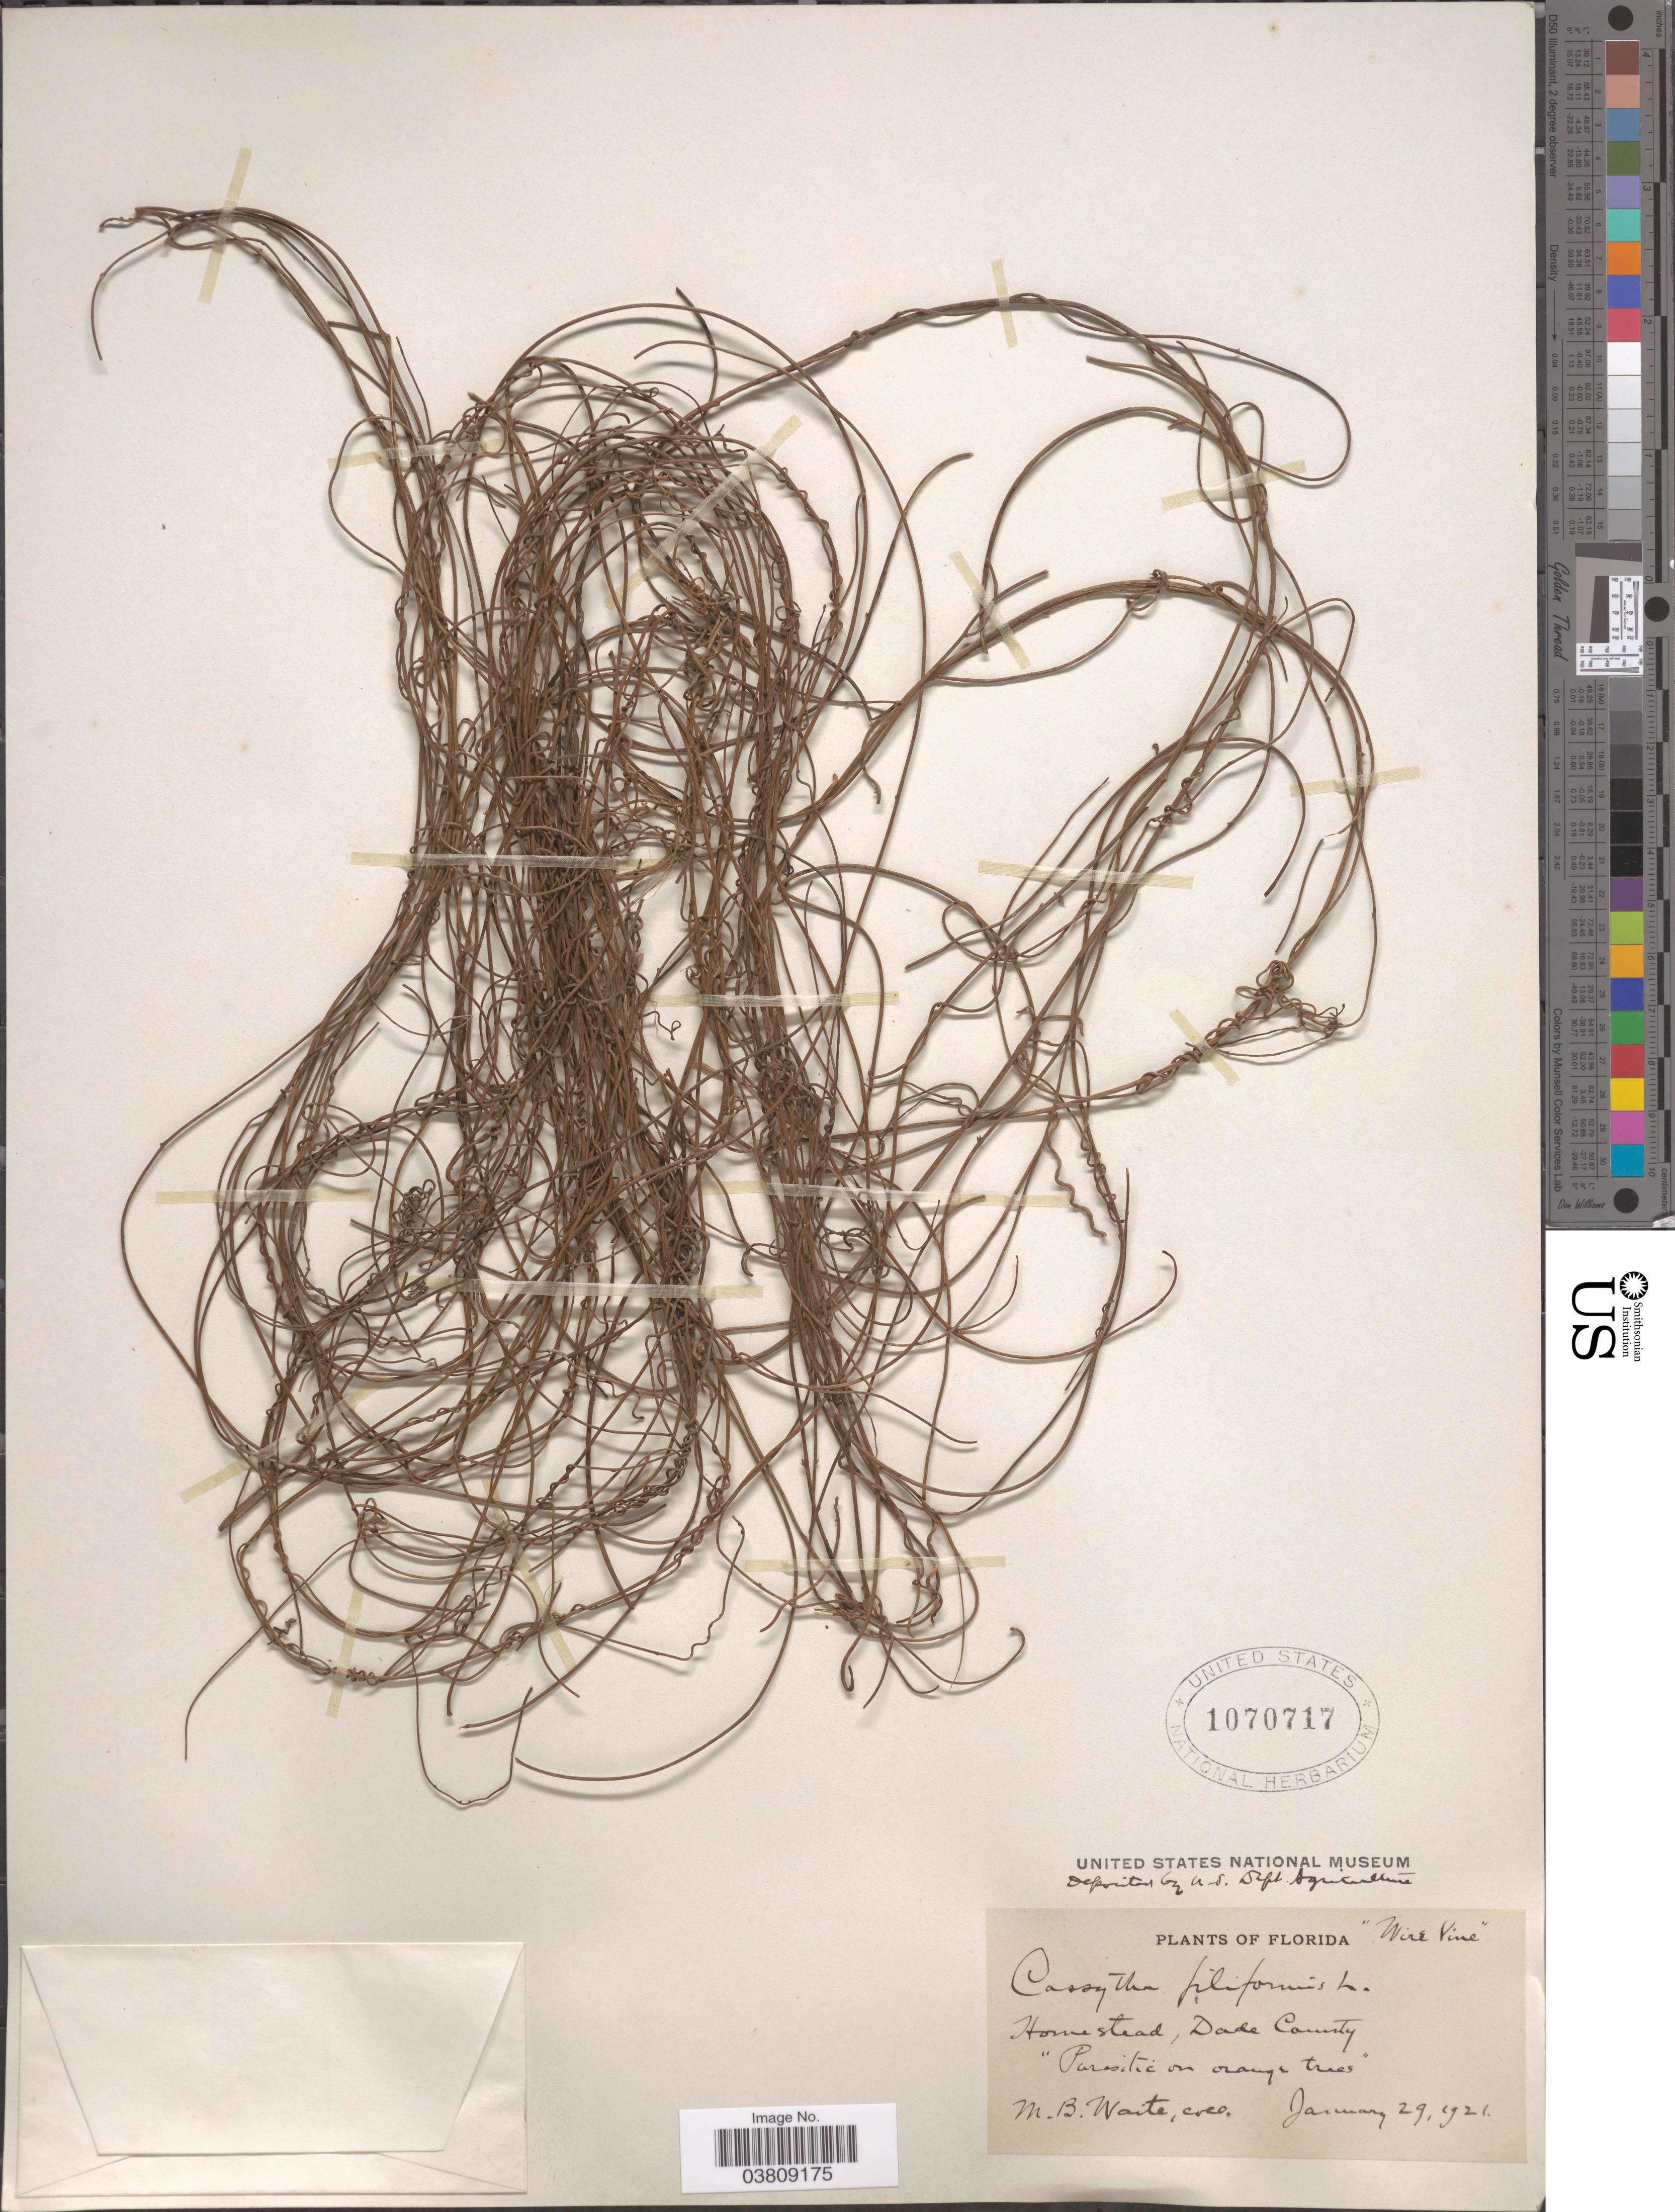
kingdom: Plantae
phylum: Tracheophyta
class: Magnoliopsida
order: Laurales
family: Lauraceae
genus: Cassytha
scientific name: Cassytha filiformis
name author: L.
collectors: M. B. Waite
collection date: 1921-01-29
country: United States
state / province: Florida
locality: Homestead, Dade County.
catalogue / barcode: US 1070717